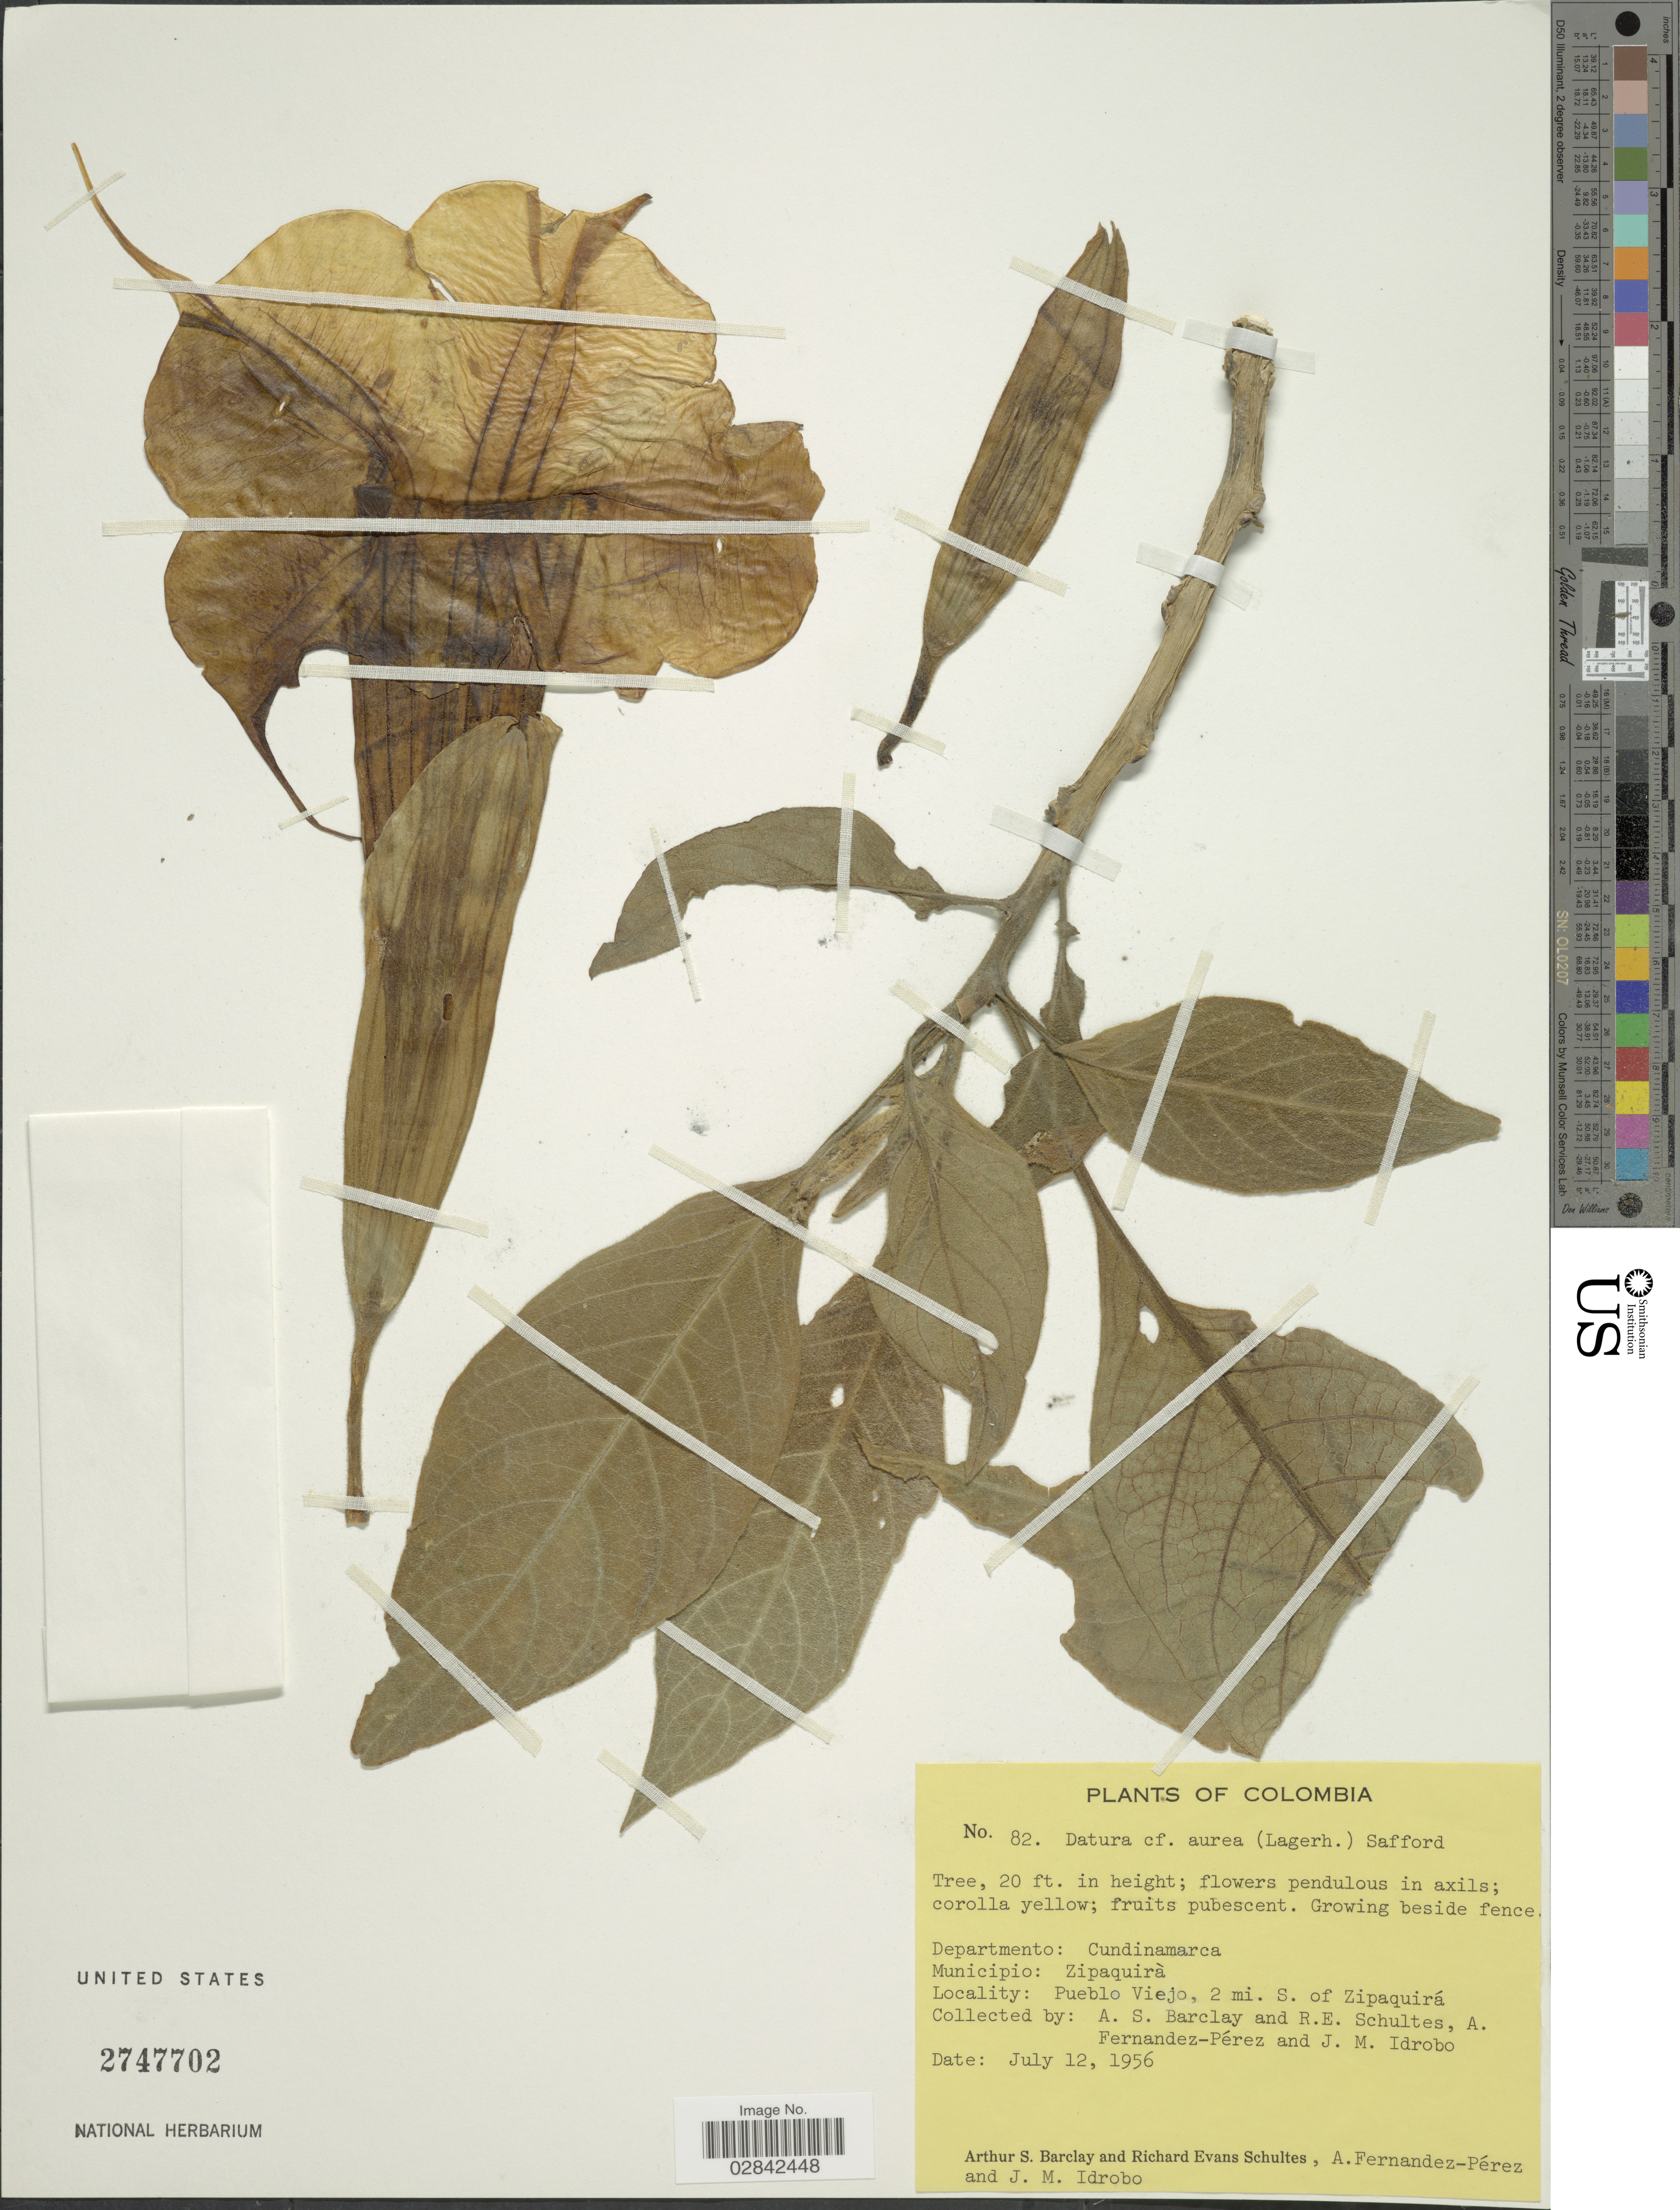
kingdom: Plantae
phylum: Tracheophyta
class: Magnoliopsida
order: Solanales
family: Solanaceae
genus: Brugmansia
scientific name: Brugmansia pittieri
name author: (Saff.) Moldenke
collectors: A. S. Barclay, R. E. Schultes, A. Fernández-Pérez & J. M. Idrobo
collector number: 82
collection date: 1956-07-12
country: Colombia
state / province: Cundinamarca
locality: Departmento: Cundinamarca. Municipio: Zipaquirà. Pueblo Viejo, 2 mi. S. of zipaquirá.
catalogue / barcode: US 2747702